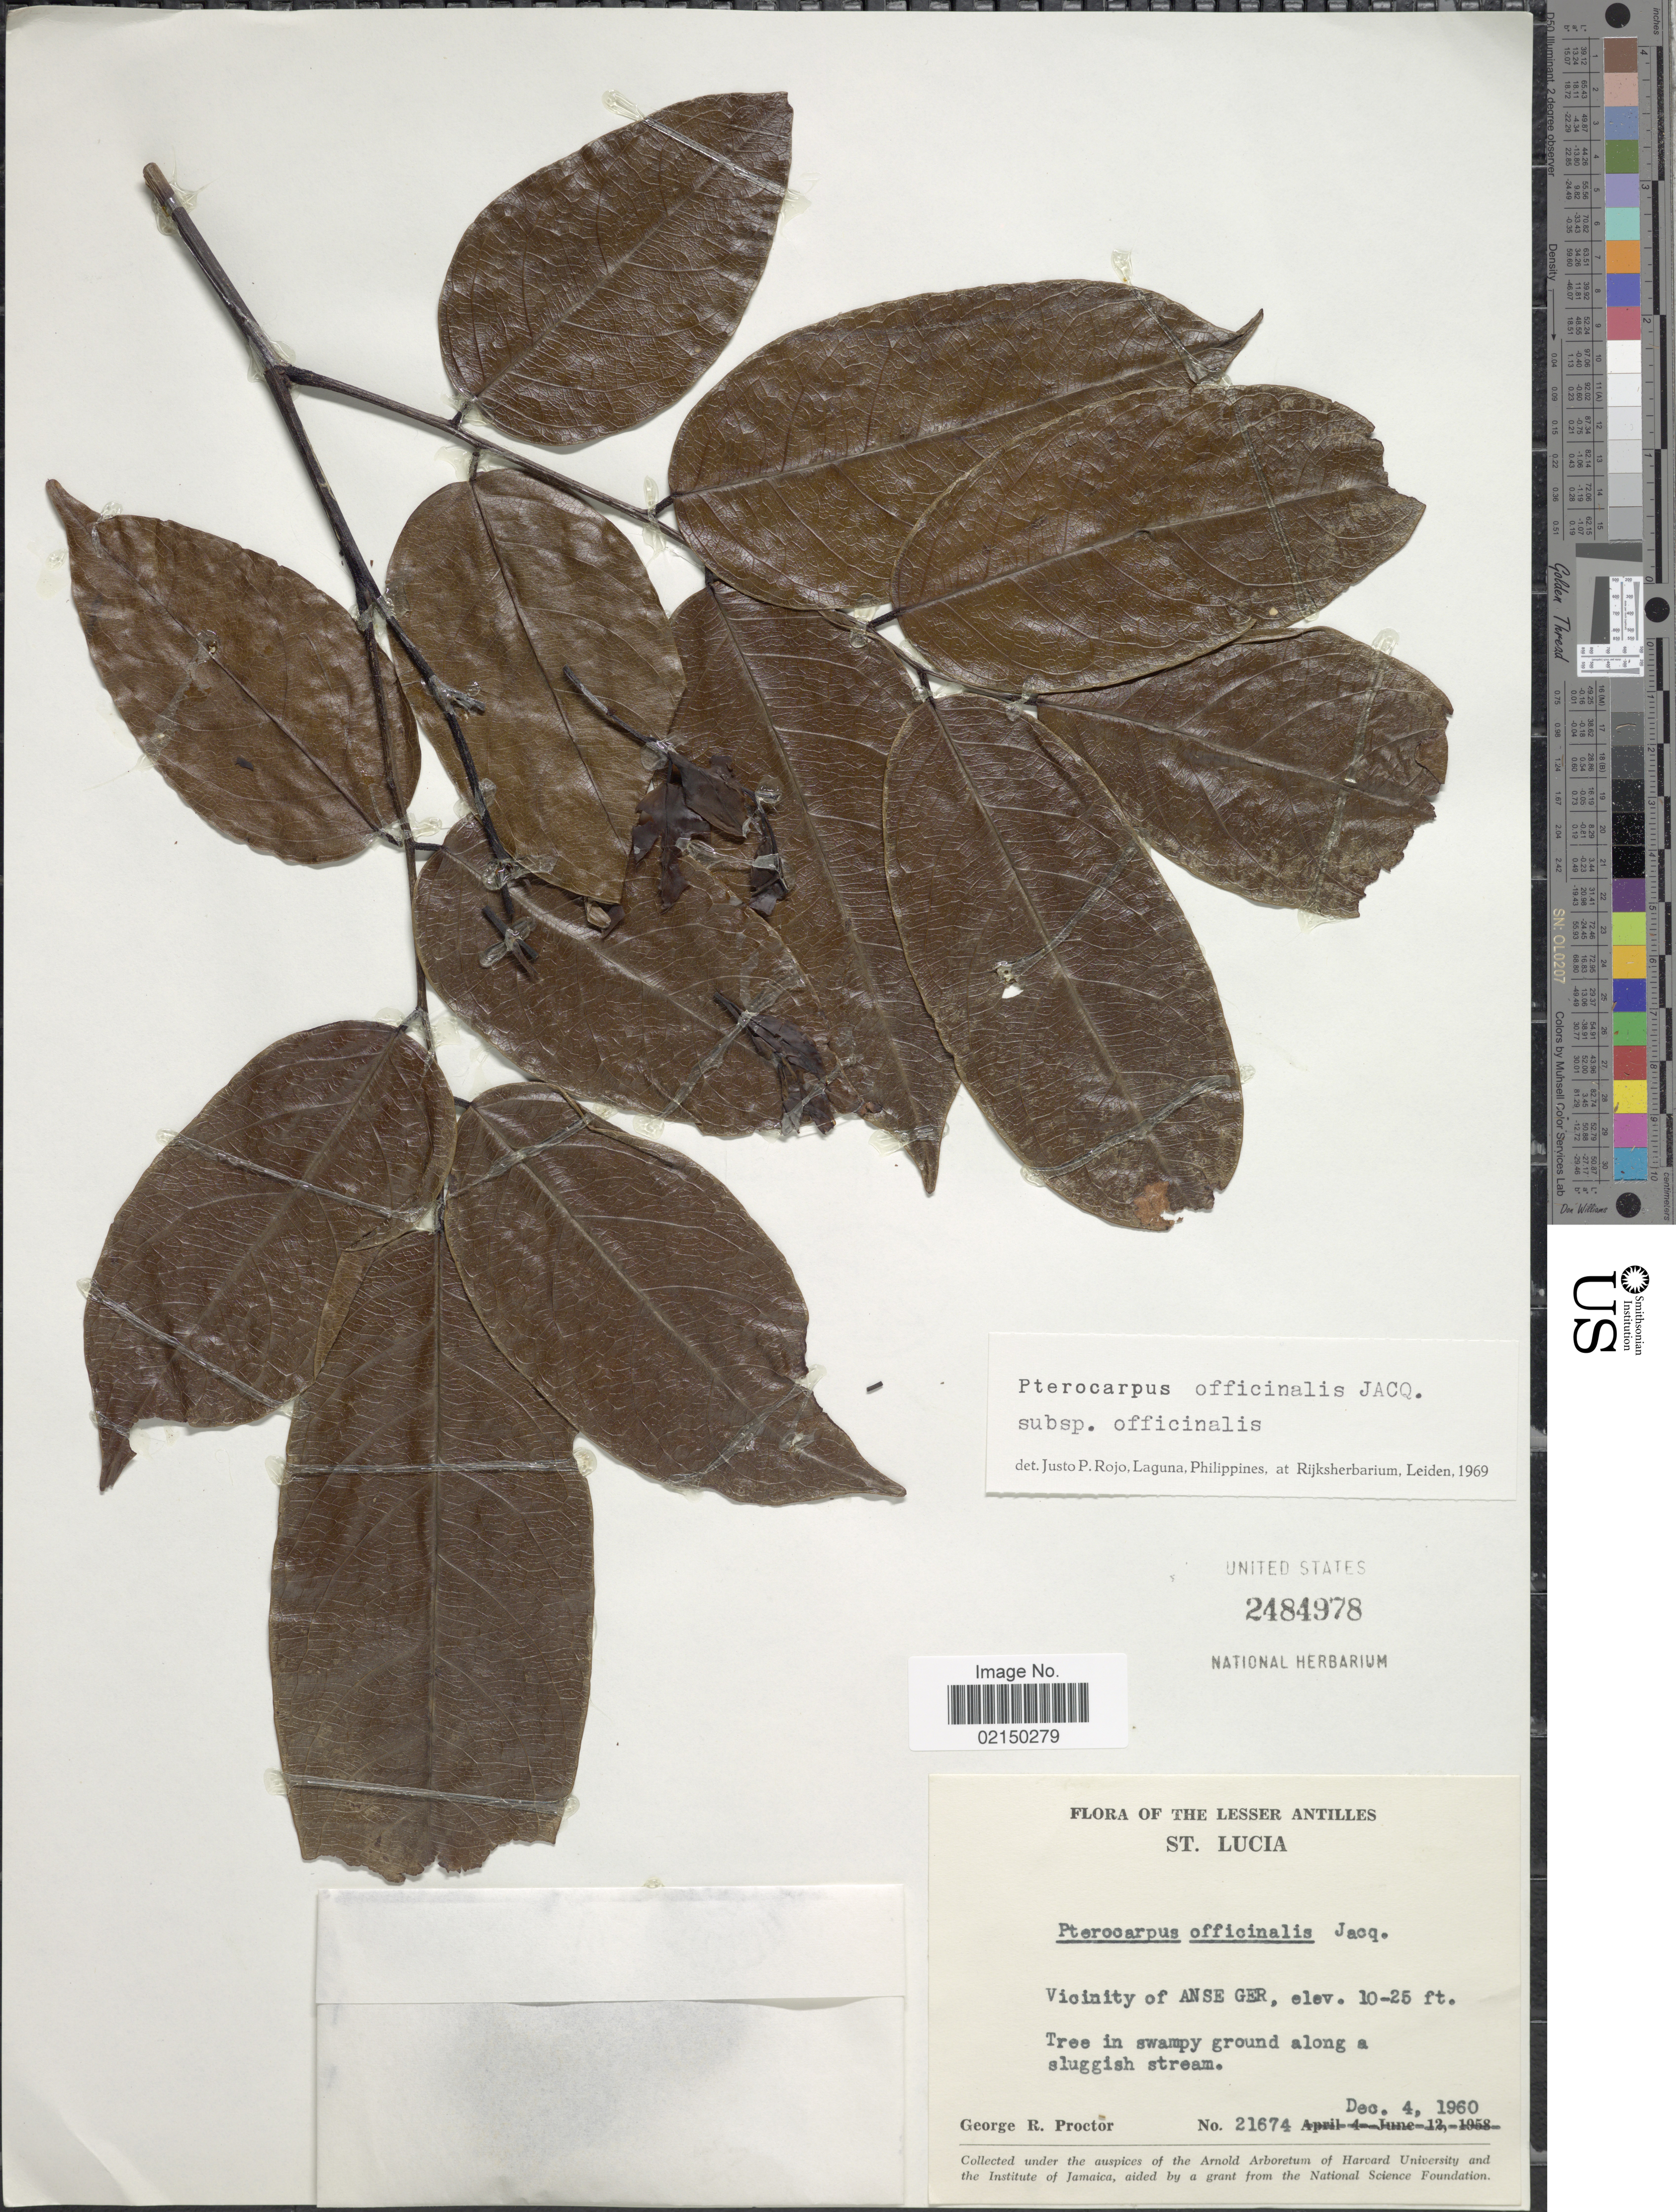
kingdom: Plantae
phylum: Tracheophyta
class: Magnoliopsida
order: Fabales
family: Fabaceae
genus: Pterocarpus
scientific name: Pterocarpus officinalis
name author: Jacq.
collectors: G. Proctor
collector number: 21674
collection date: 1960-12-04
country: St. Lucia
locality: The Lesser Antilles, Vicinity of Anse Ger, in swampy ground along a sluggish stream.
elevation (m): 3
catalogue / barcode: US 2484978